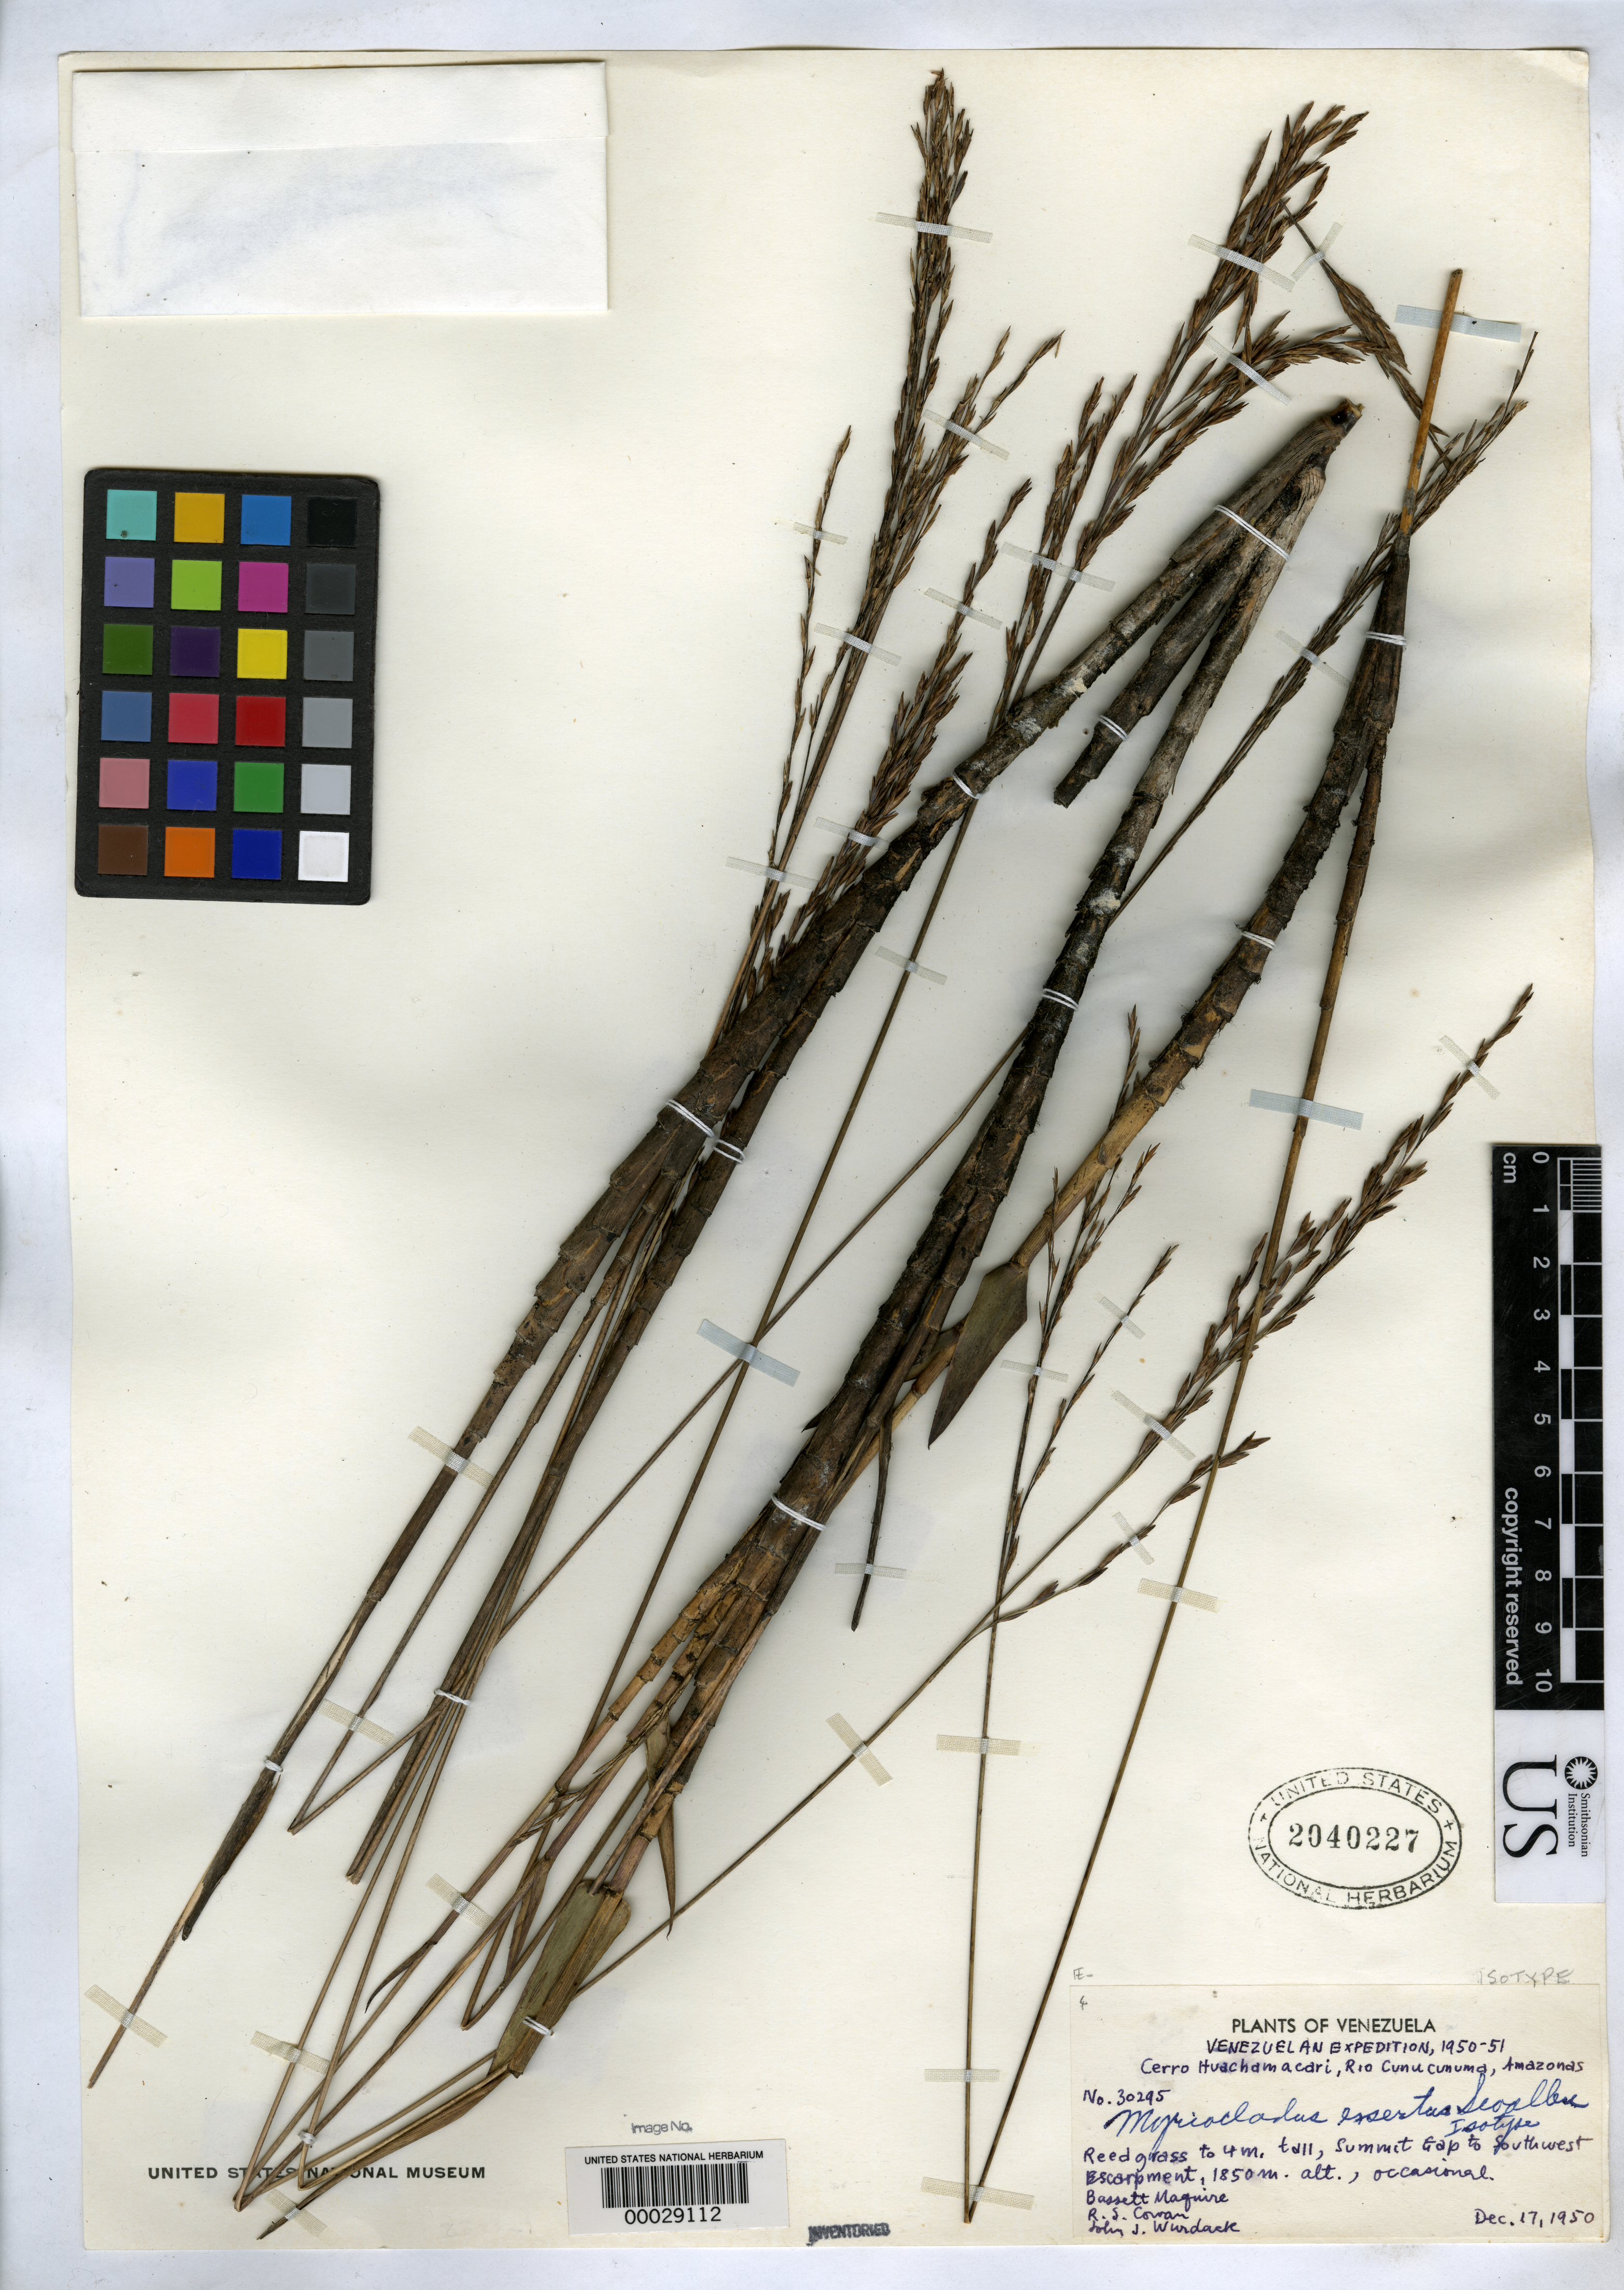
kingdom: Plantae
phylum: Tracheophyta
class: Liliopsida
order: Poales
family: Poaceae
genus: Myriocladus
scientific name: Myriocladus exsertus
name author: Swallen in Maguire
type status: Isotype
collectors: B. Maguire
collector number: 30295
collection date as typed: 17 Dec 1950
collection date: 1950-12-17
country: Venezuela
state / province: Amazonas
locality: Cerro Huachamacari, Rio Cunucunumo.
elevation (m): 1850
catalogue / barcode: US 2040227